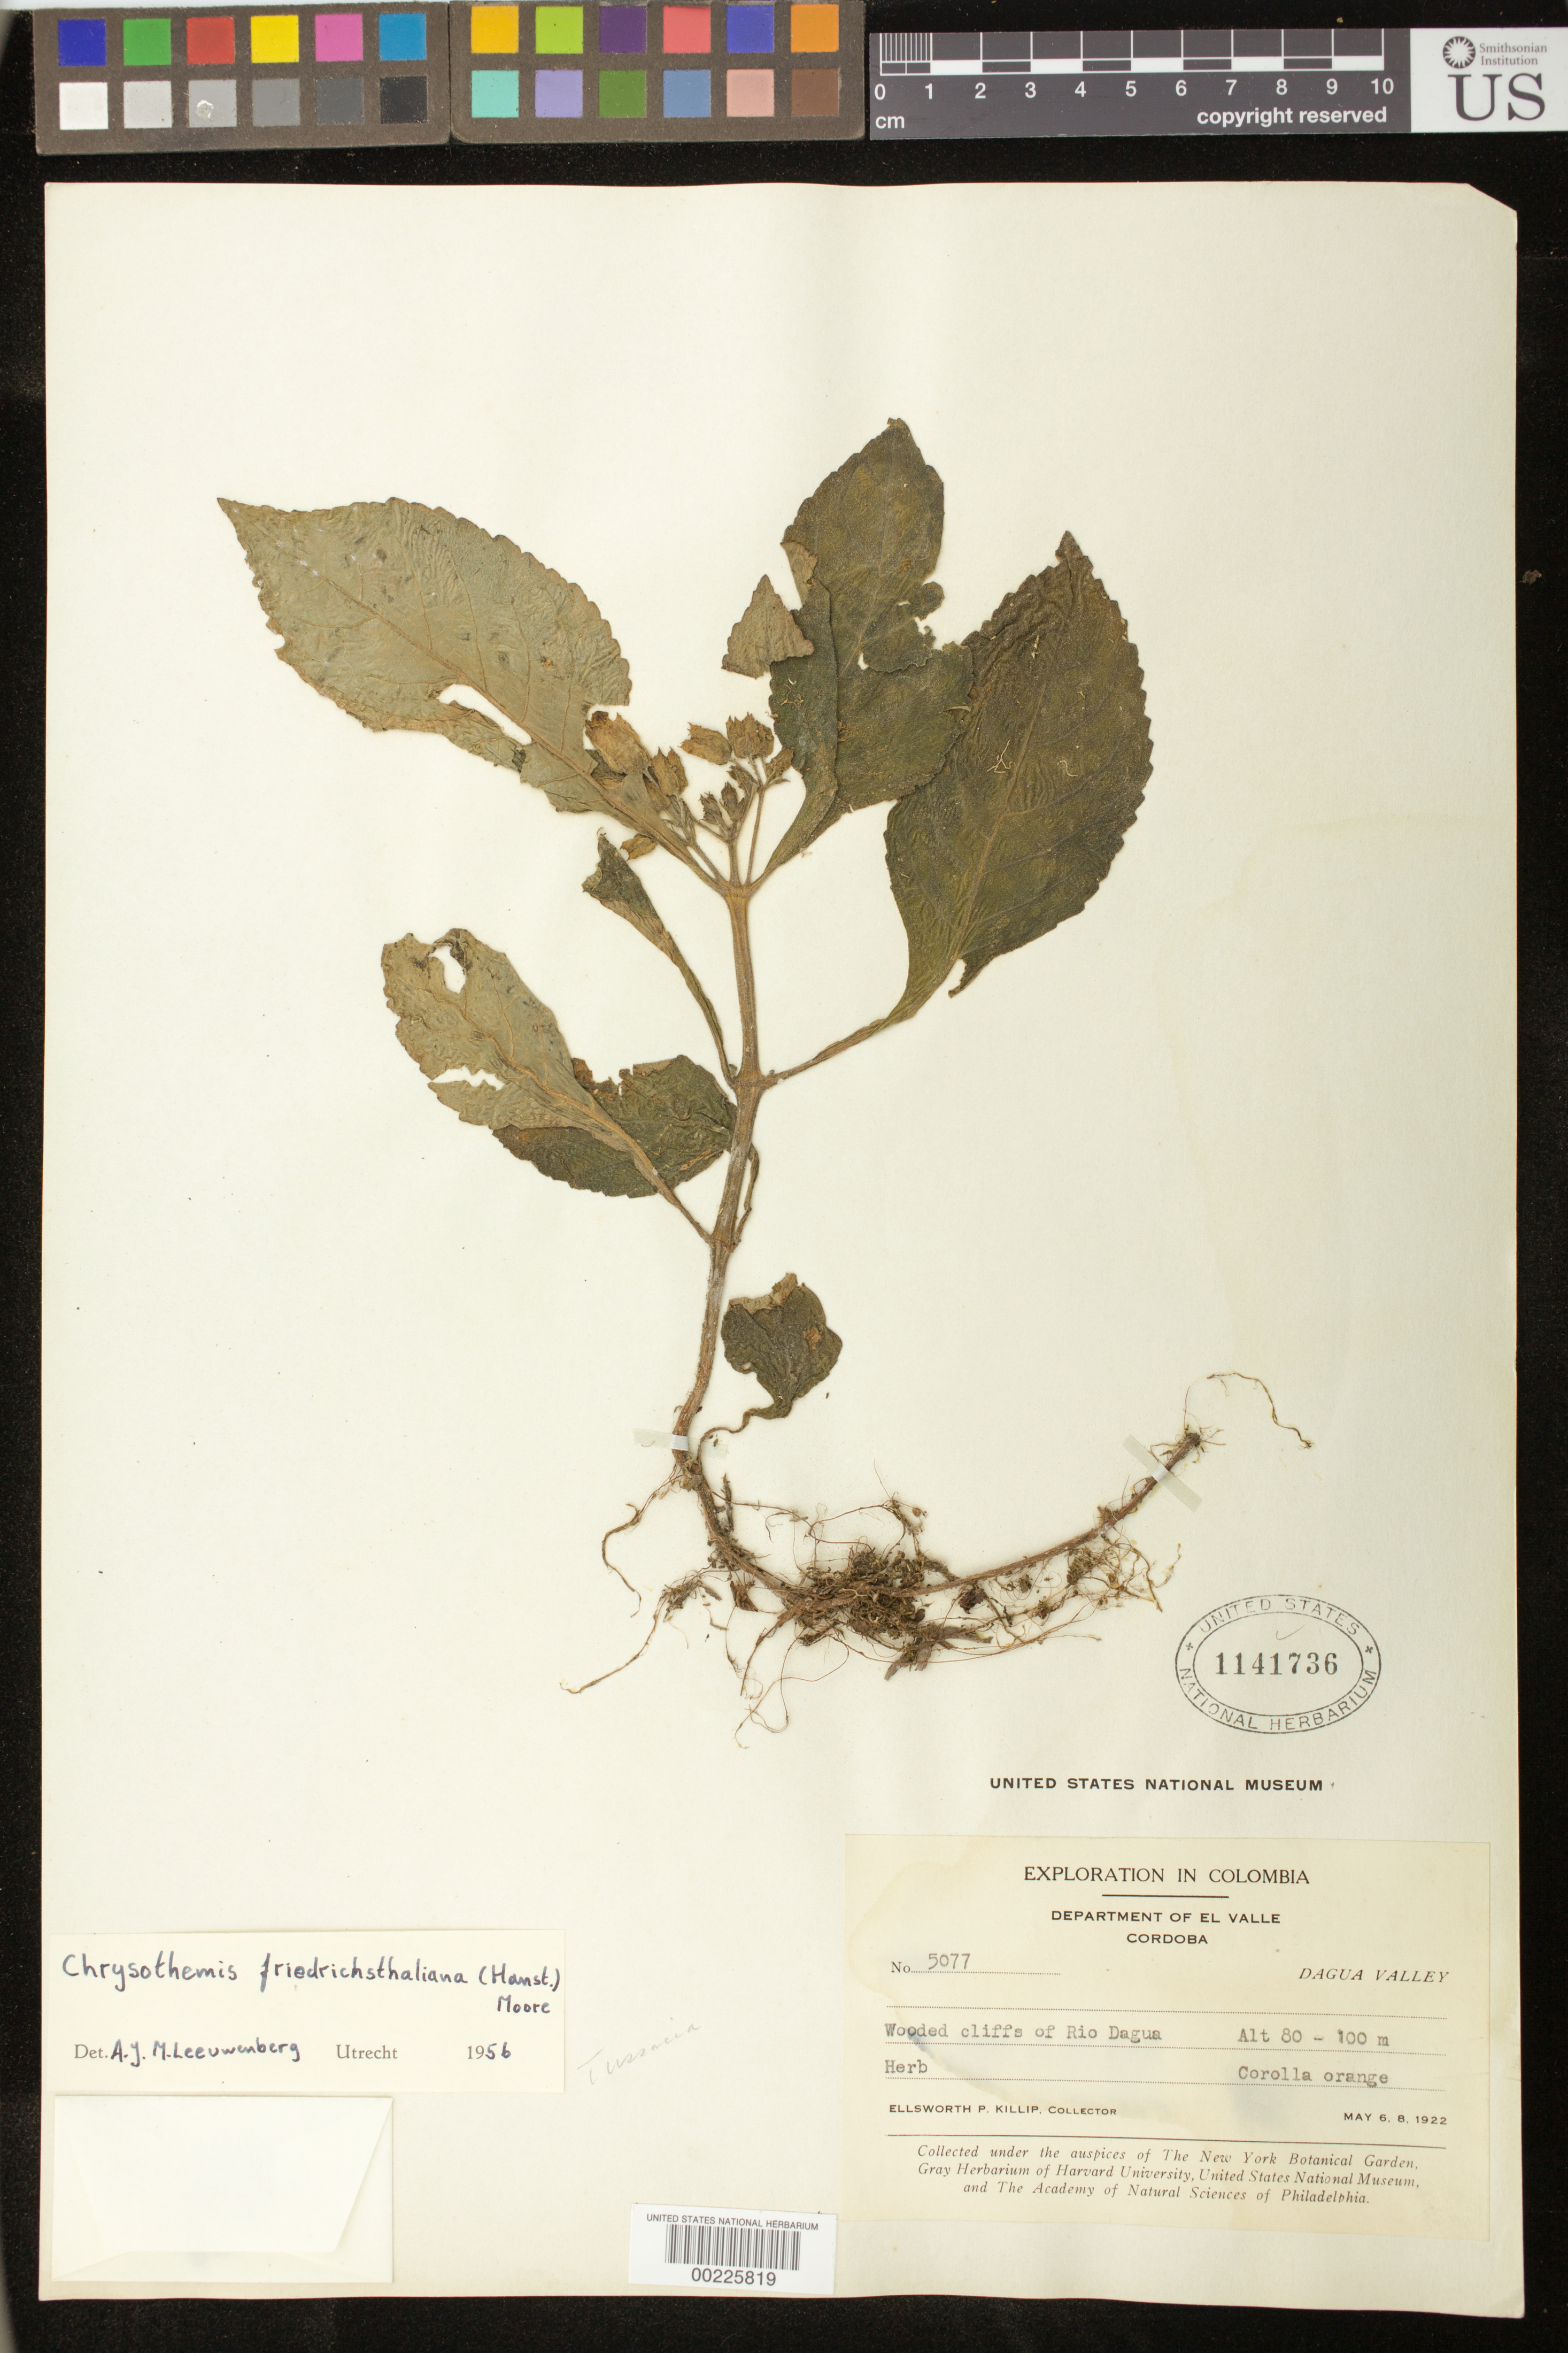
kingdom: Plantae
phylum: Tracheophyta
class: Magnoliopsida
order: Lamiales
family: Gesneriaceae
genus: Chrysothemis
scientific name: Chrysothemis friedrichsthaliana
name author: (Hanst.) H.E. Moore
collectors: E. P. Killip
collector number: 5077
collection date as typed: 6-8 May 1922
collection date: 1922-05-06/1922-05-08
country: Colombia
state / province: Valle del Cauca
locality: Cordoba, Dagua Valley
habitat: Wooded cliffs of Rio Dagua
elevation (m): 80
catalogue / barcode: US 1141736